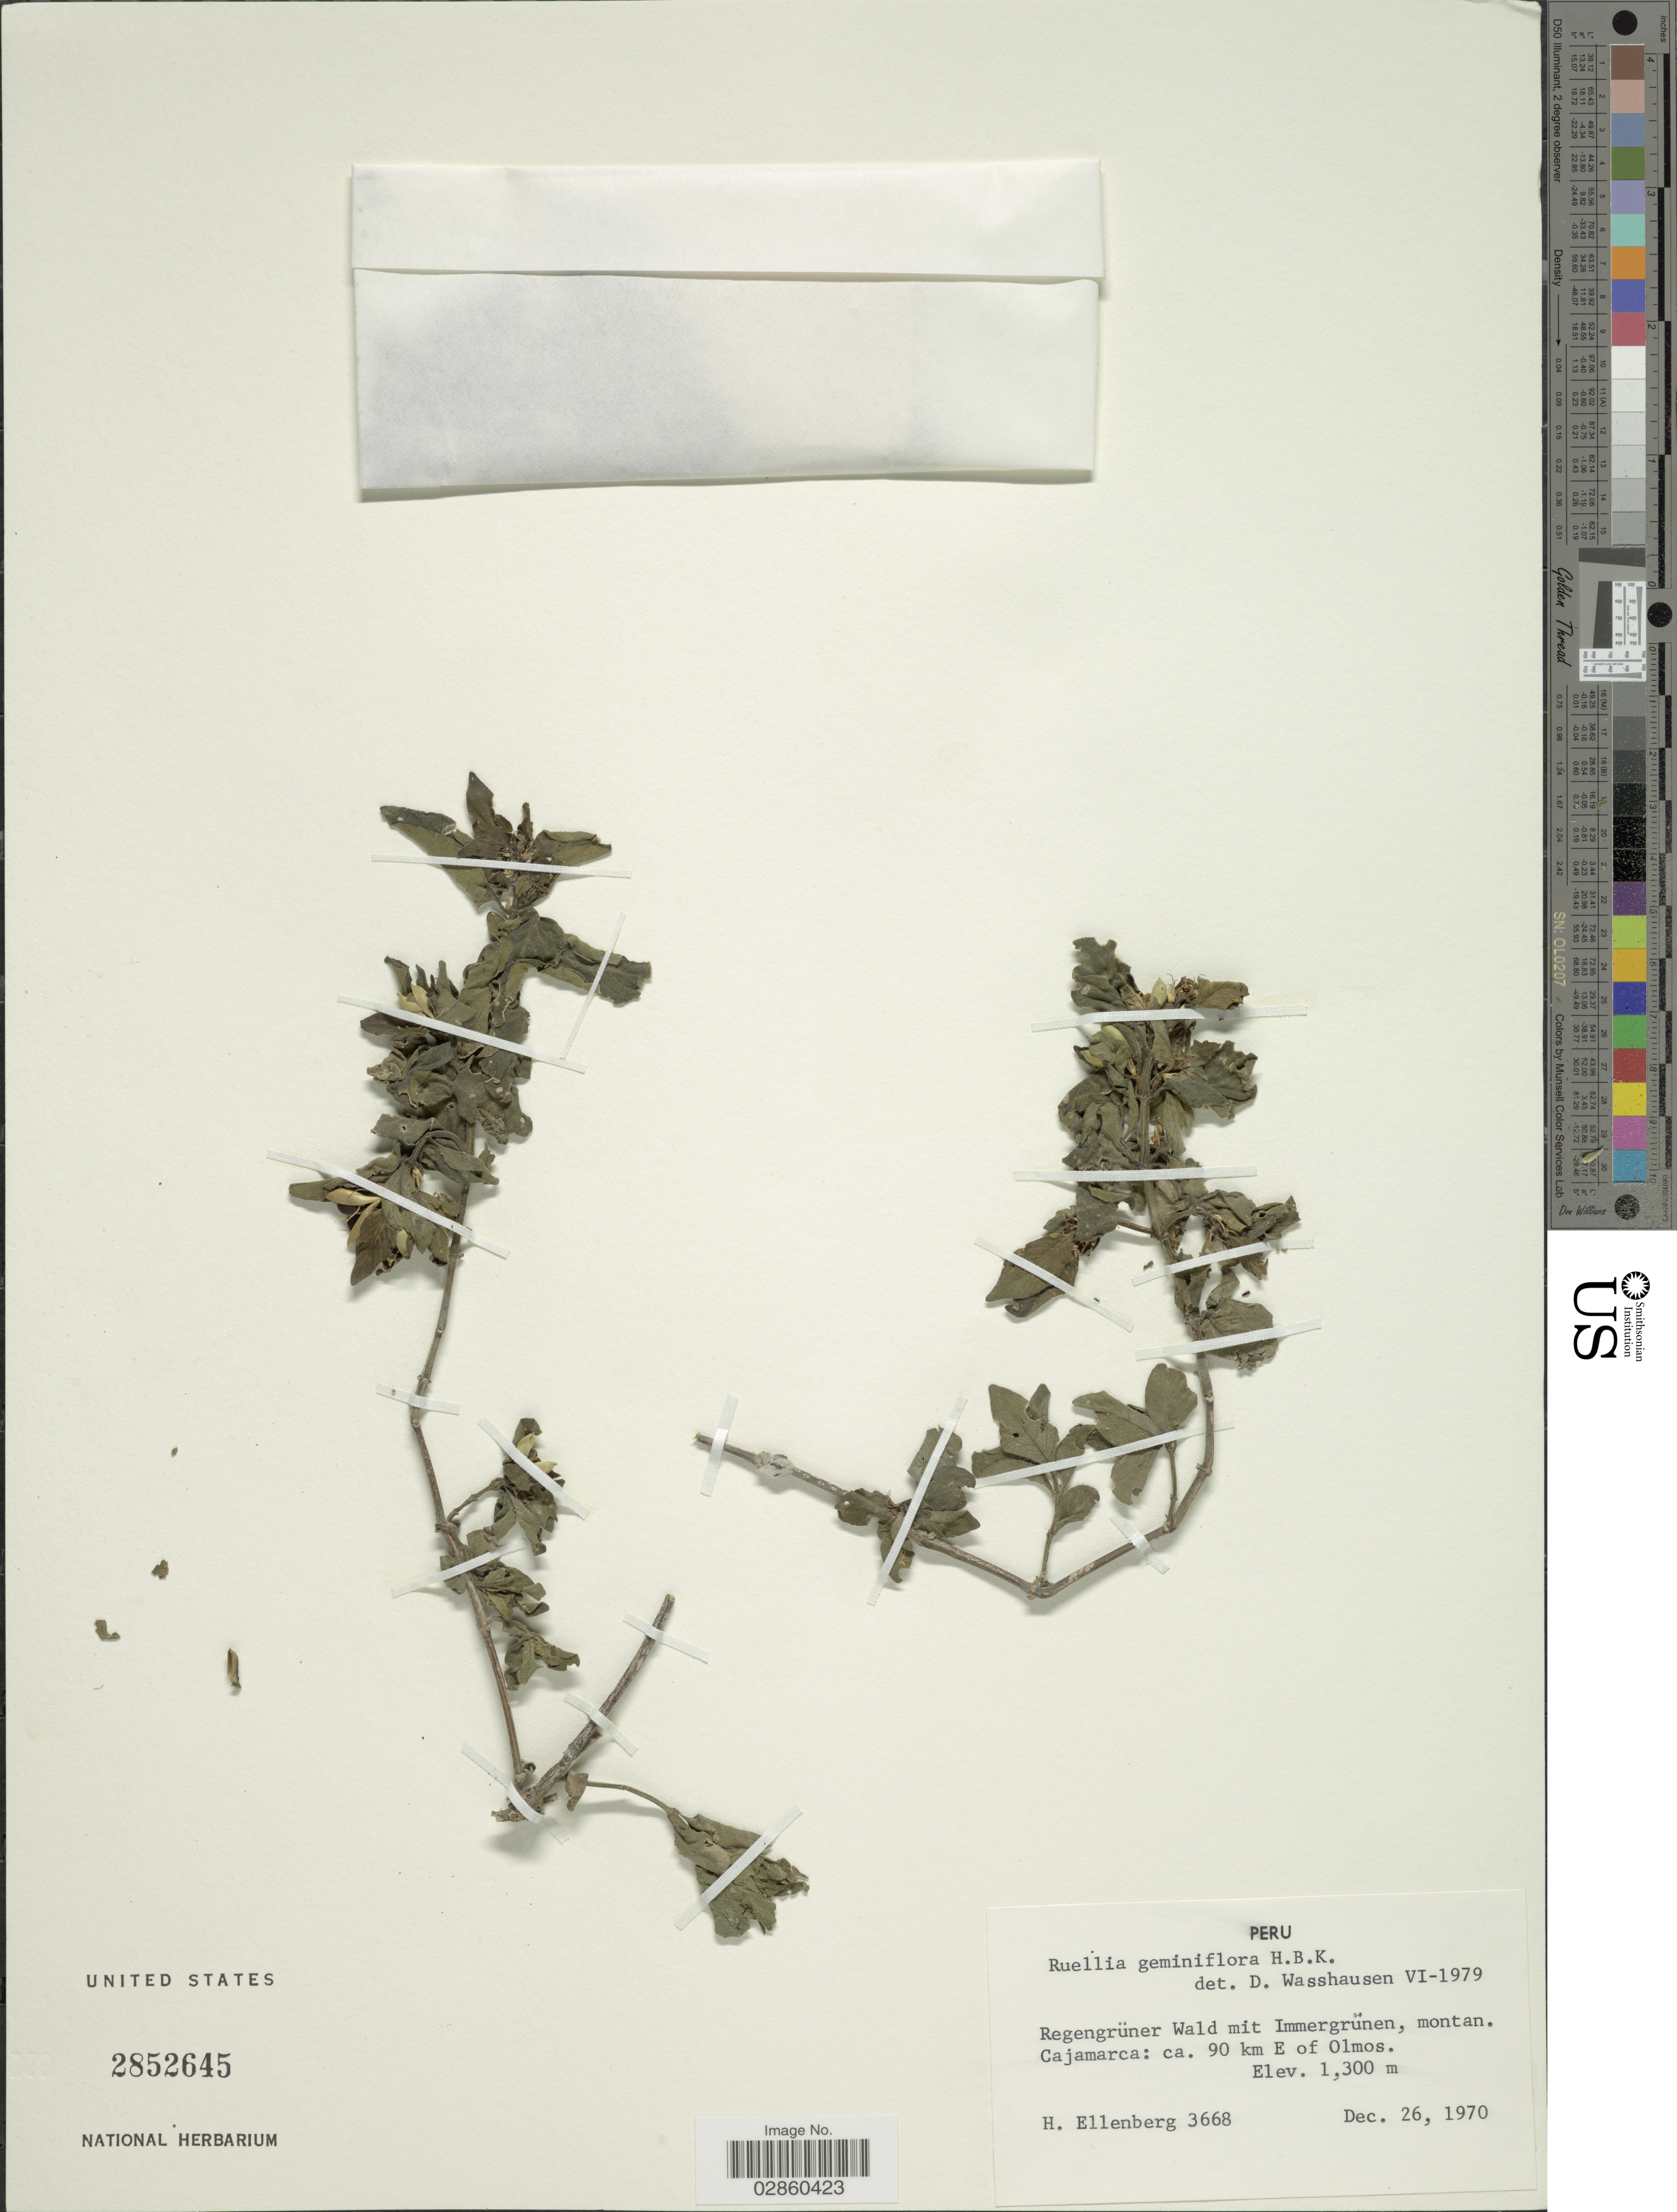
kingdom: Plantae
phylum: Tracheophyta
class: Magnoliopsida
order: Lamiales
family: Acanthaceae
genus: Ruellia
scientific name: Ruellia geminiflora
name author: Kunth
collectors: H. Ellenberg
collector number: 3668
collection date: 1970-12-26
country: Peru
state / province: Cajamarca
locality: Cajamarca: ca. 90 km E of Olmos.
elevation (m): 1300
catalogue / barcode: US 2852645